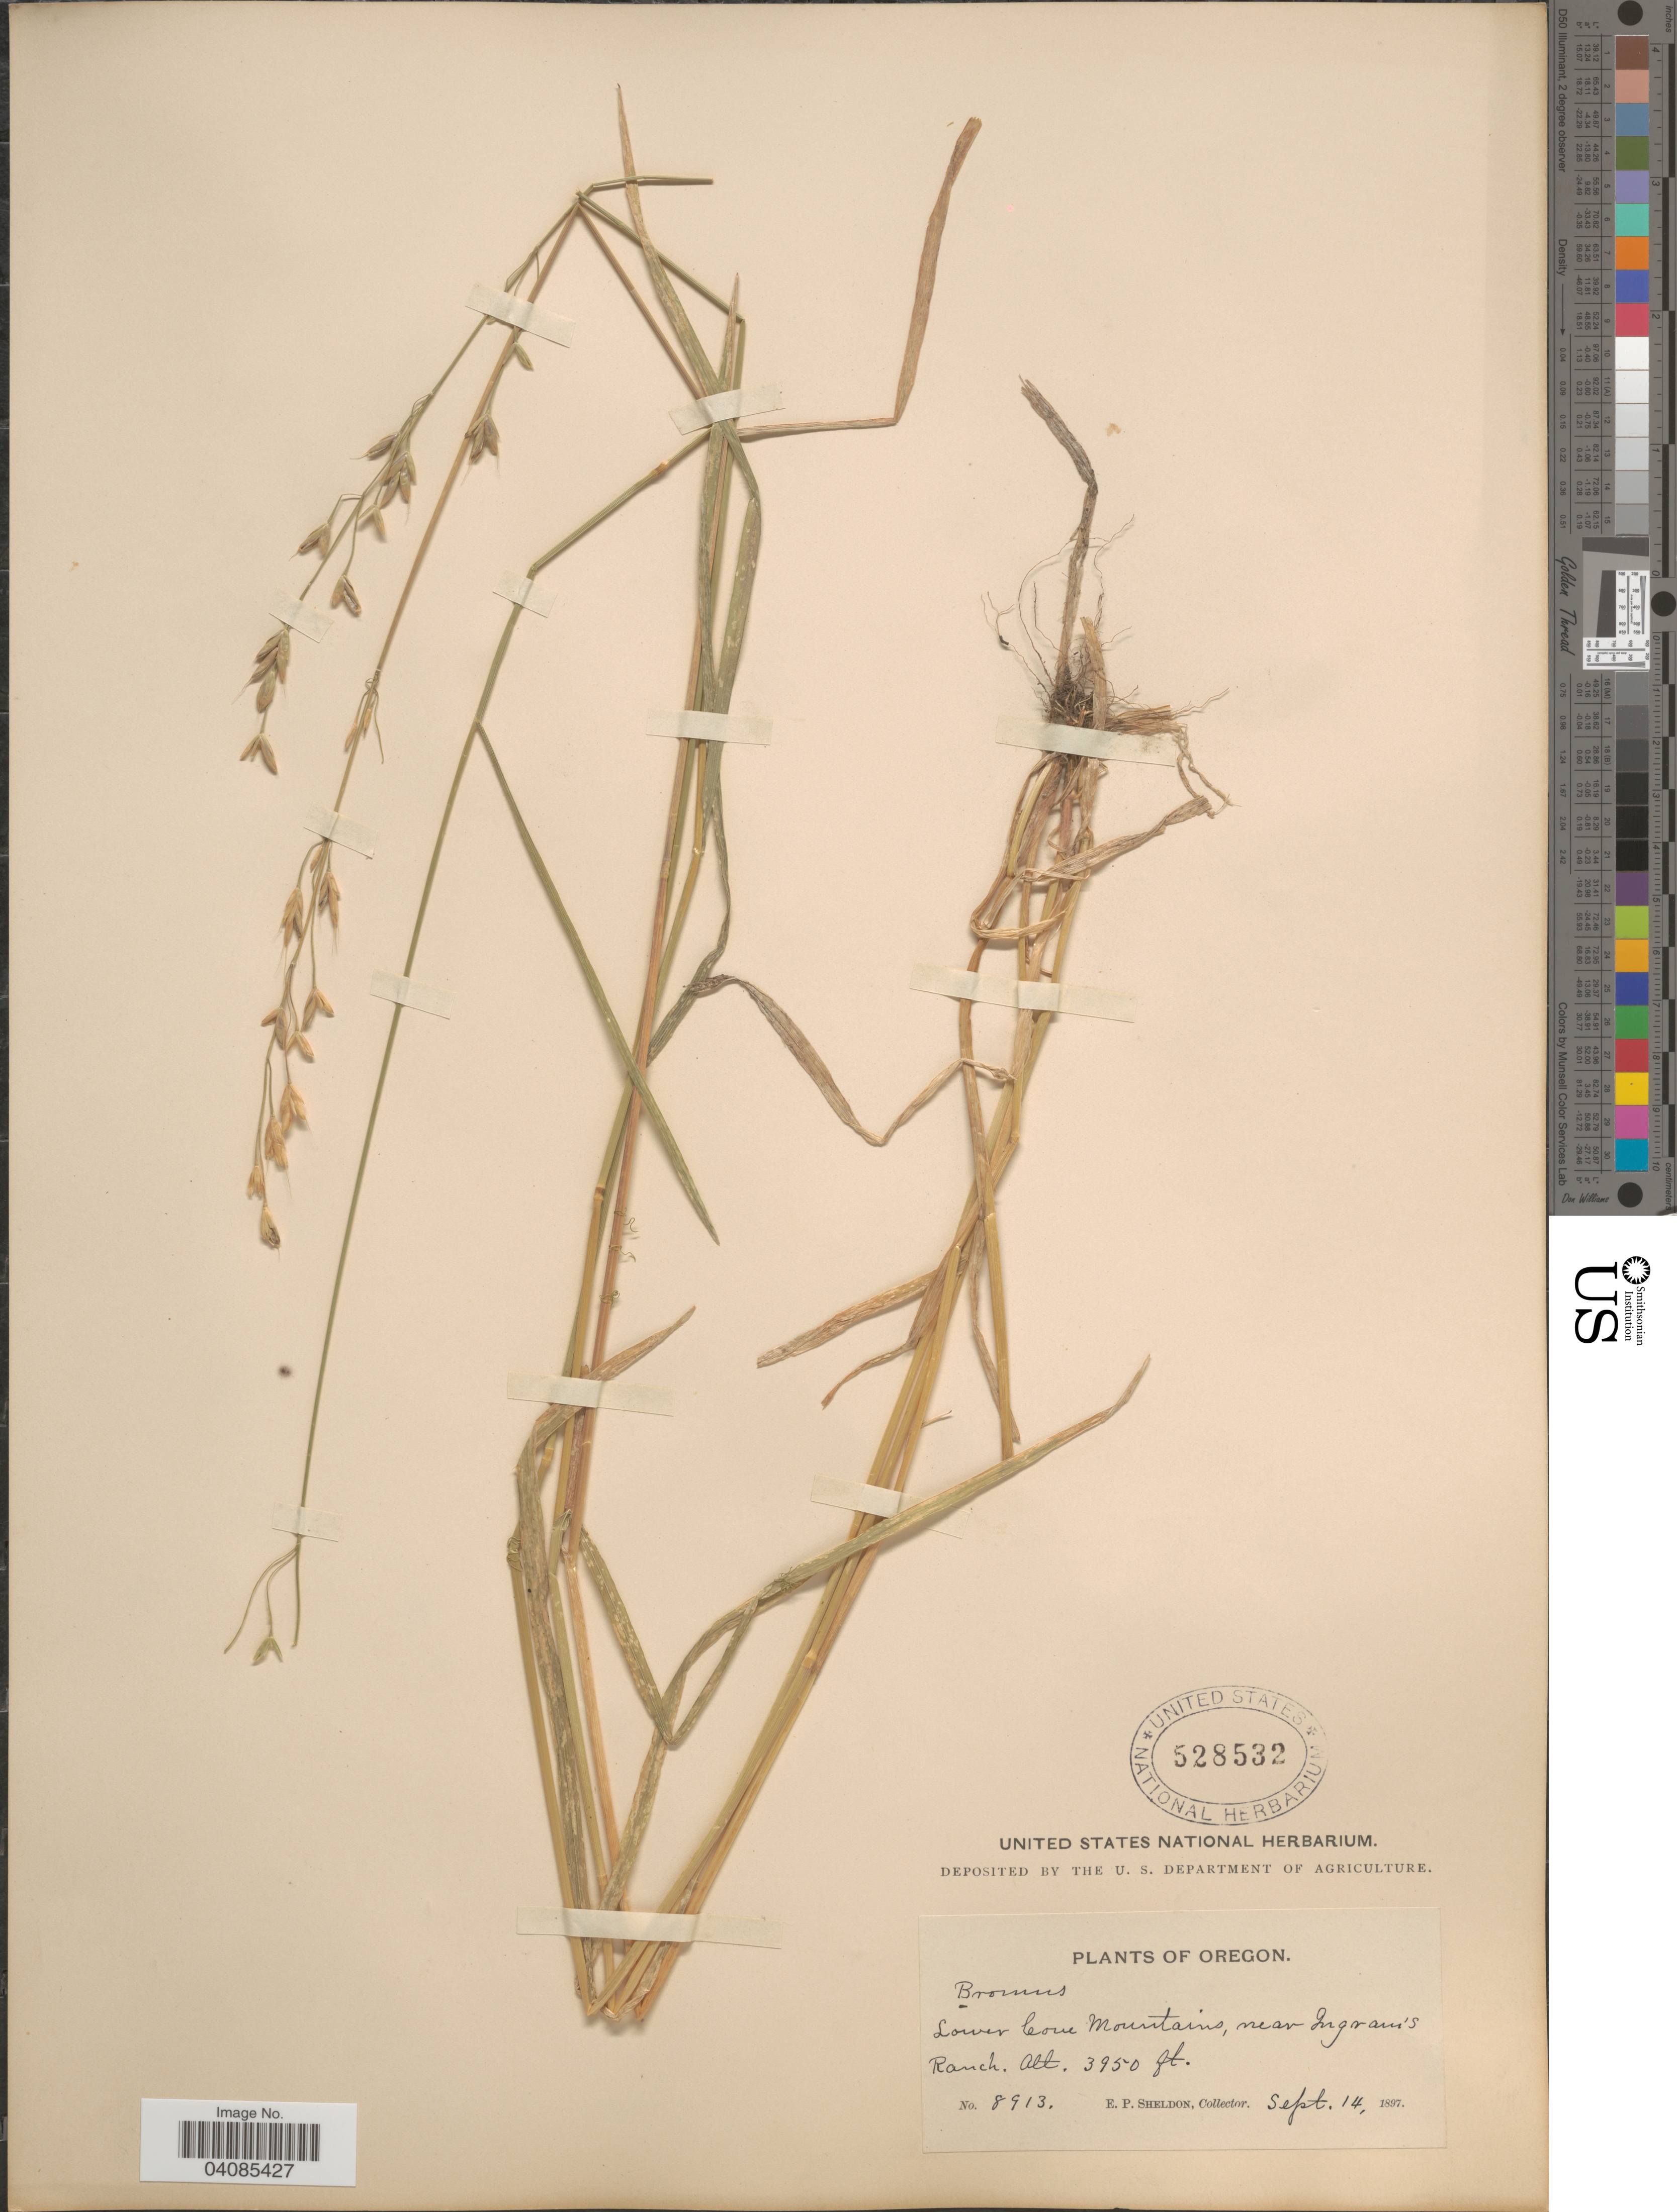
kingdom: Plantae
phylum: Tracheophyta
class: Liliopsida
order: Poales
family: Poaceae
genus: Bromus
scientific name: Bromus secalinus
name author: L.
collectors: E. P. Sheldon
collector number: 8913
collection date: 1897-09-14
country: United States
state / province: Oregon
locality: Lower Cone Mountains, near Ingram's Ranch.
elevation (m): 1204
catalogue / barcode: US 528532